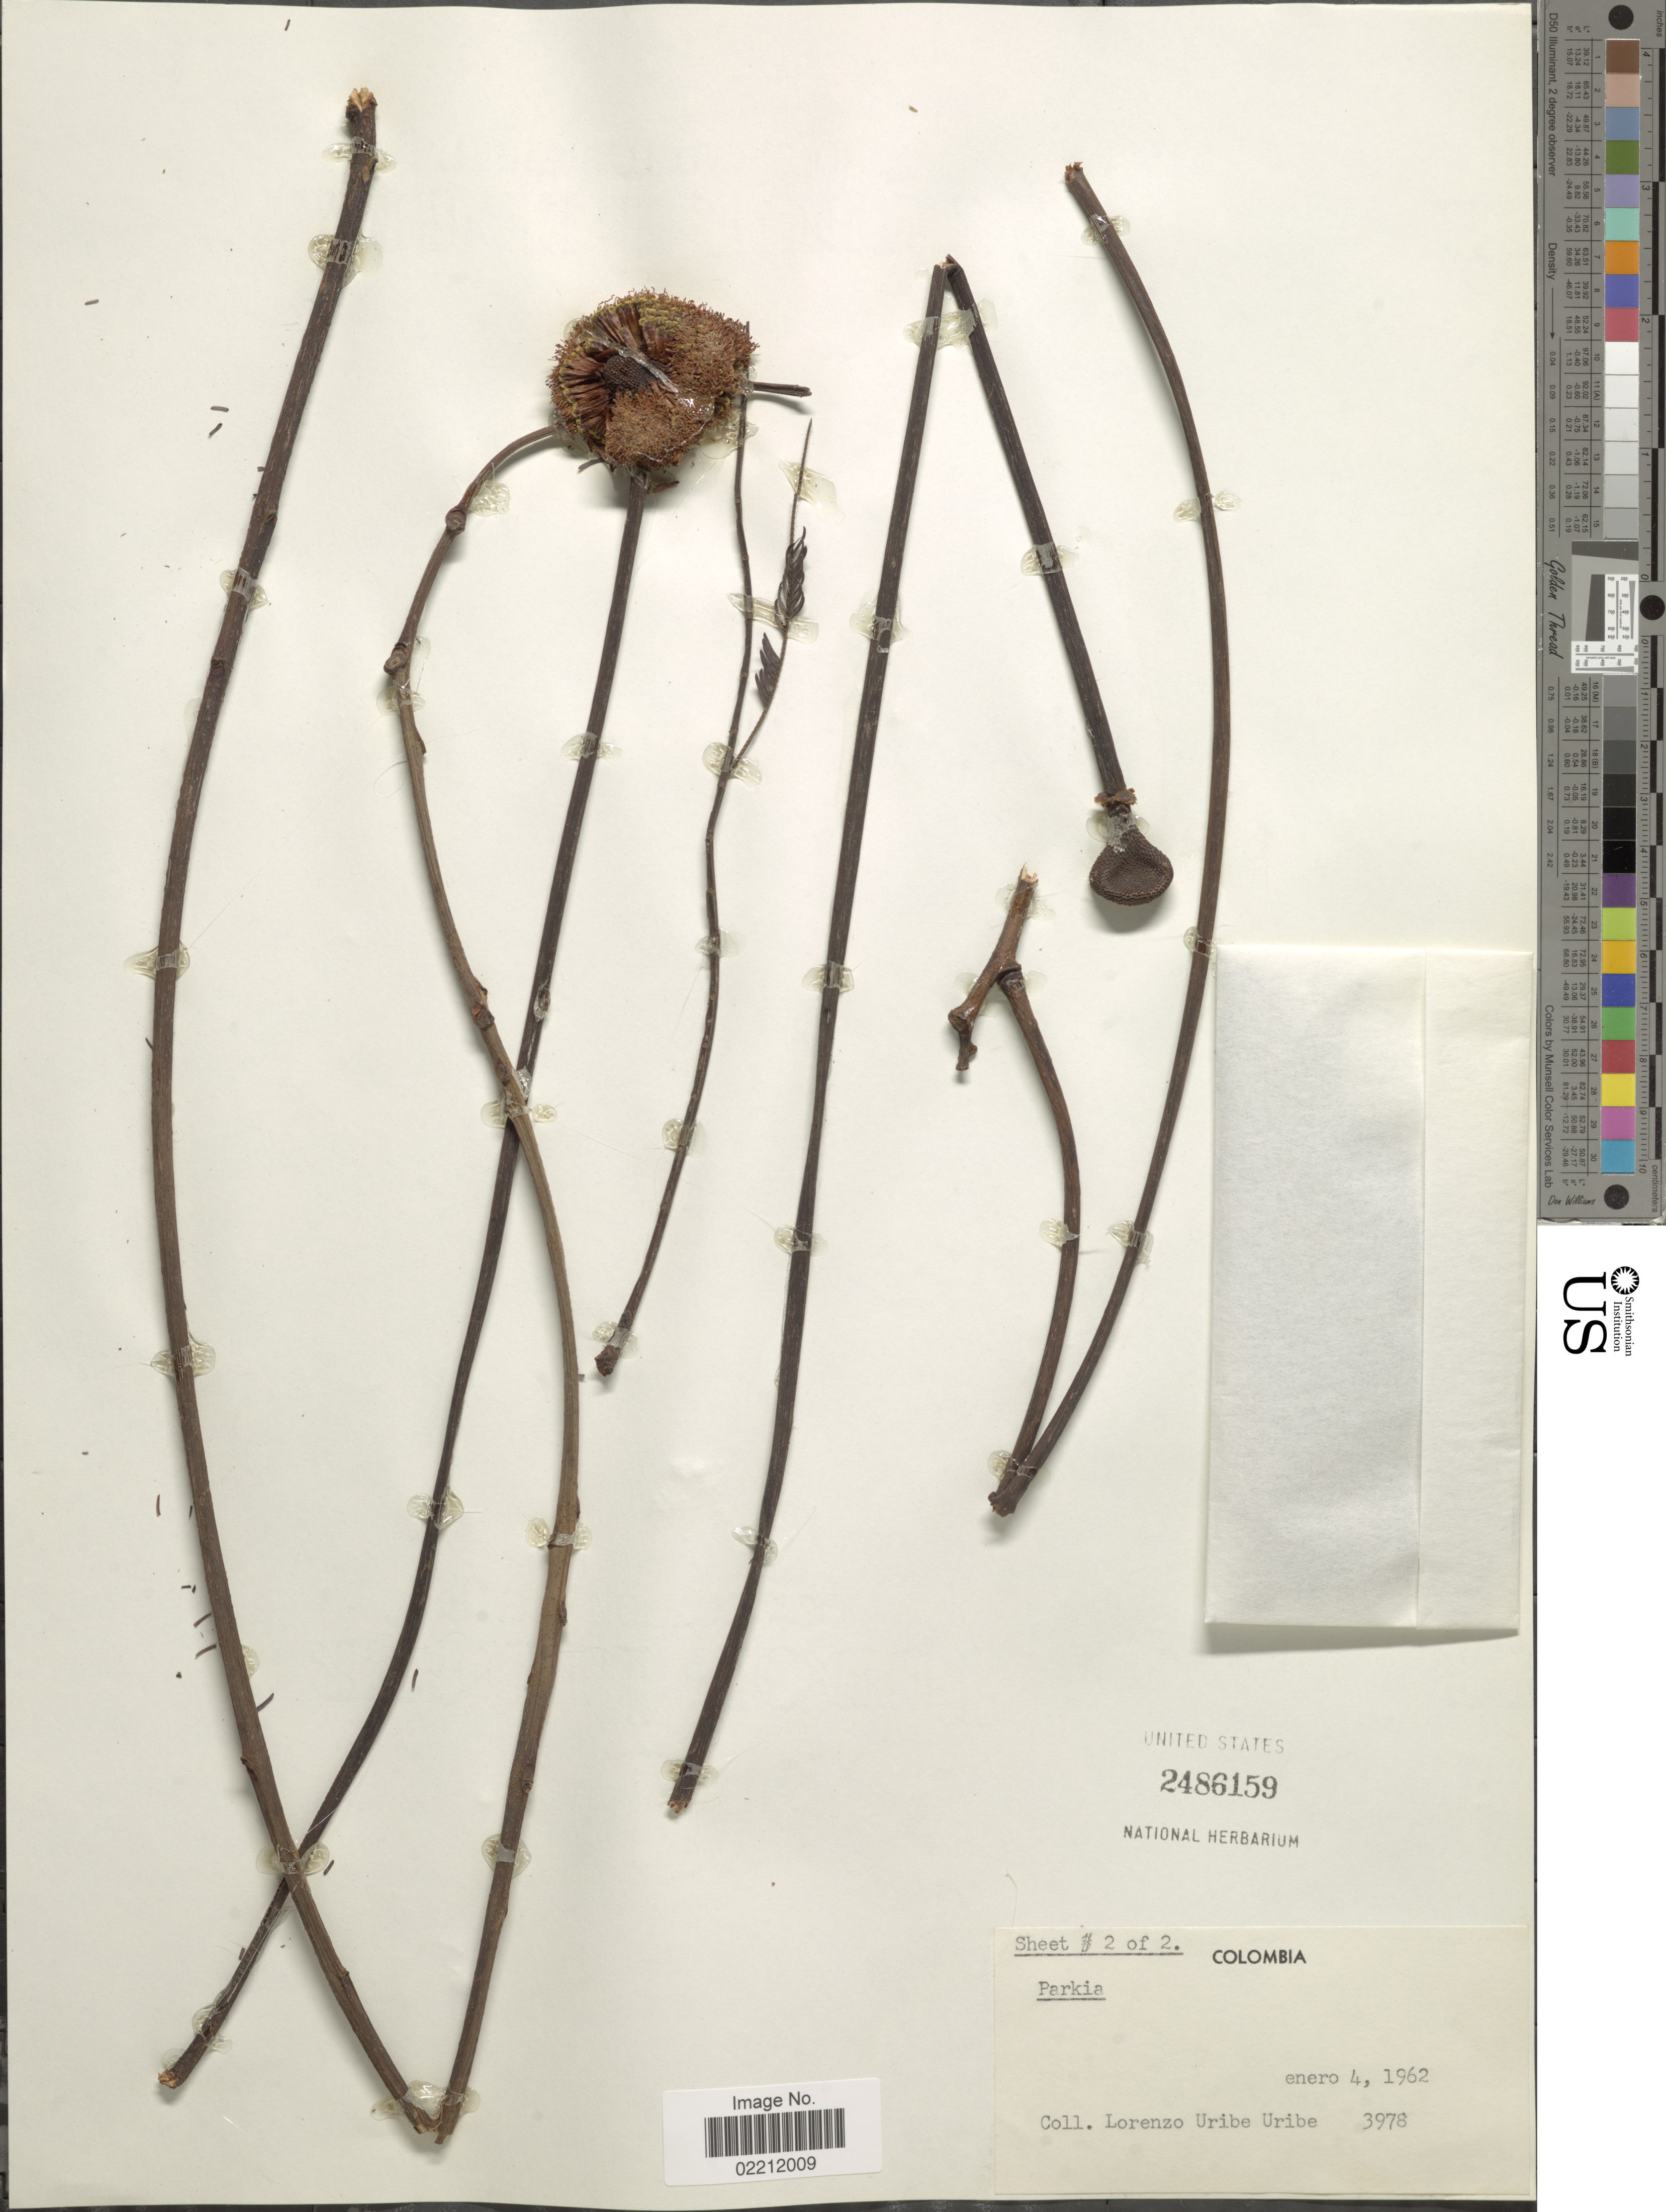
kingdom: Plantae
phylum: Tracheophyta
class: Magnoliopsida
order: Fabales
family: Fabaceae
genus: Parkia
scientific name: Parkia pendula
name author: Benth.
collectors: L. Uribe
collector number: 3978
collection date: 1962-01-04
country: Colombia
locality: Colombia.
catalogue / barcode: US 2486159